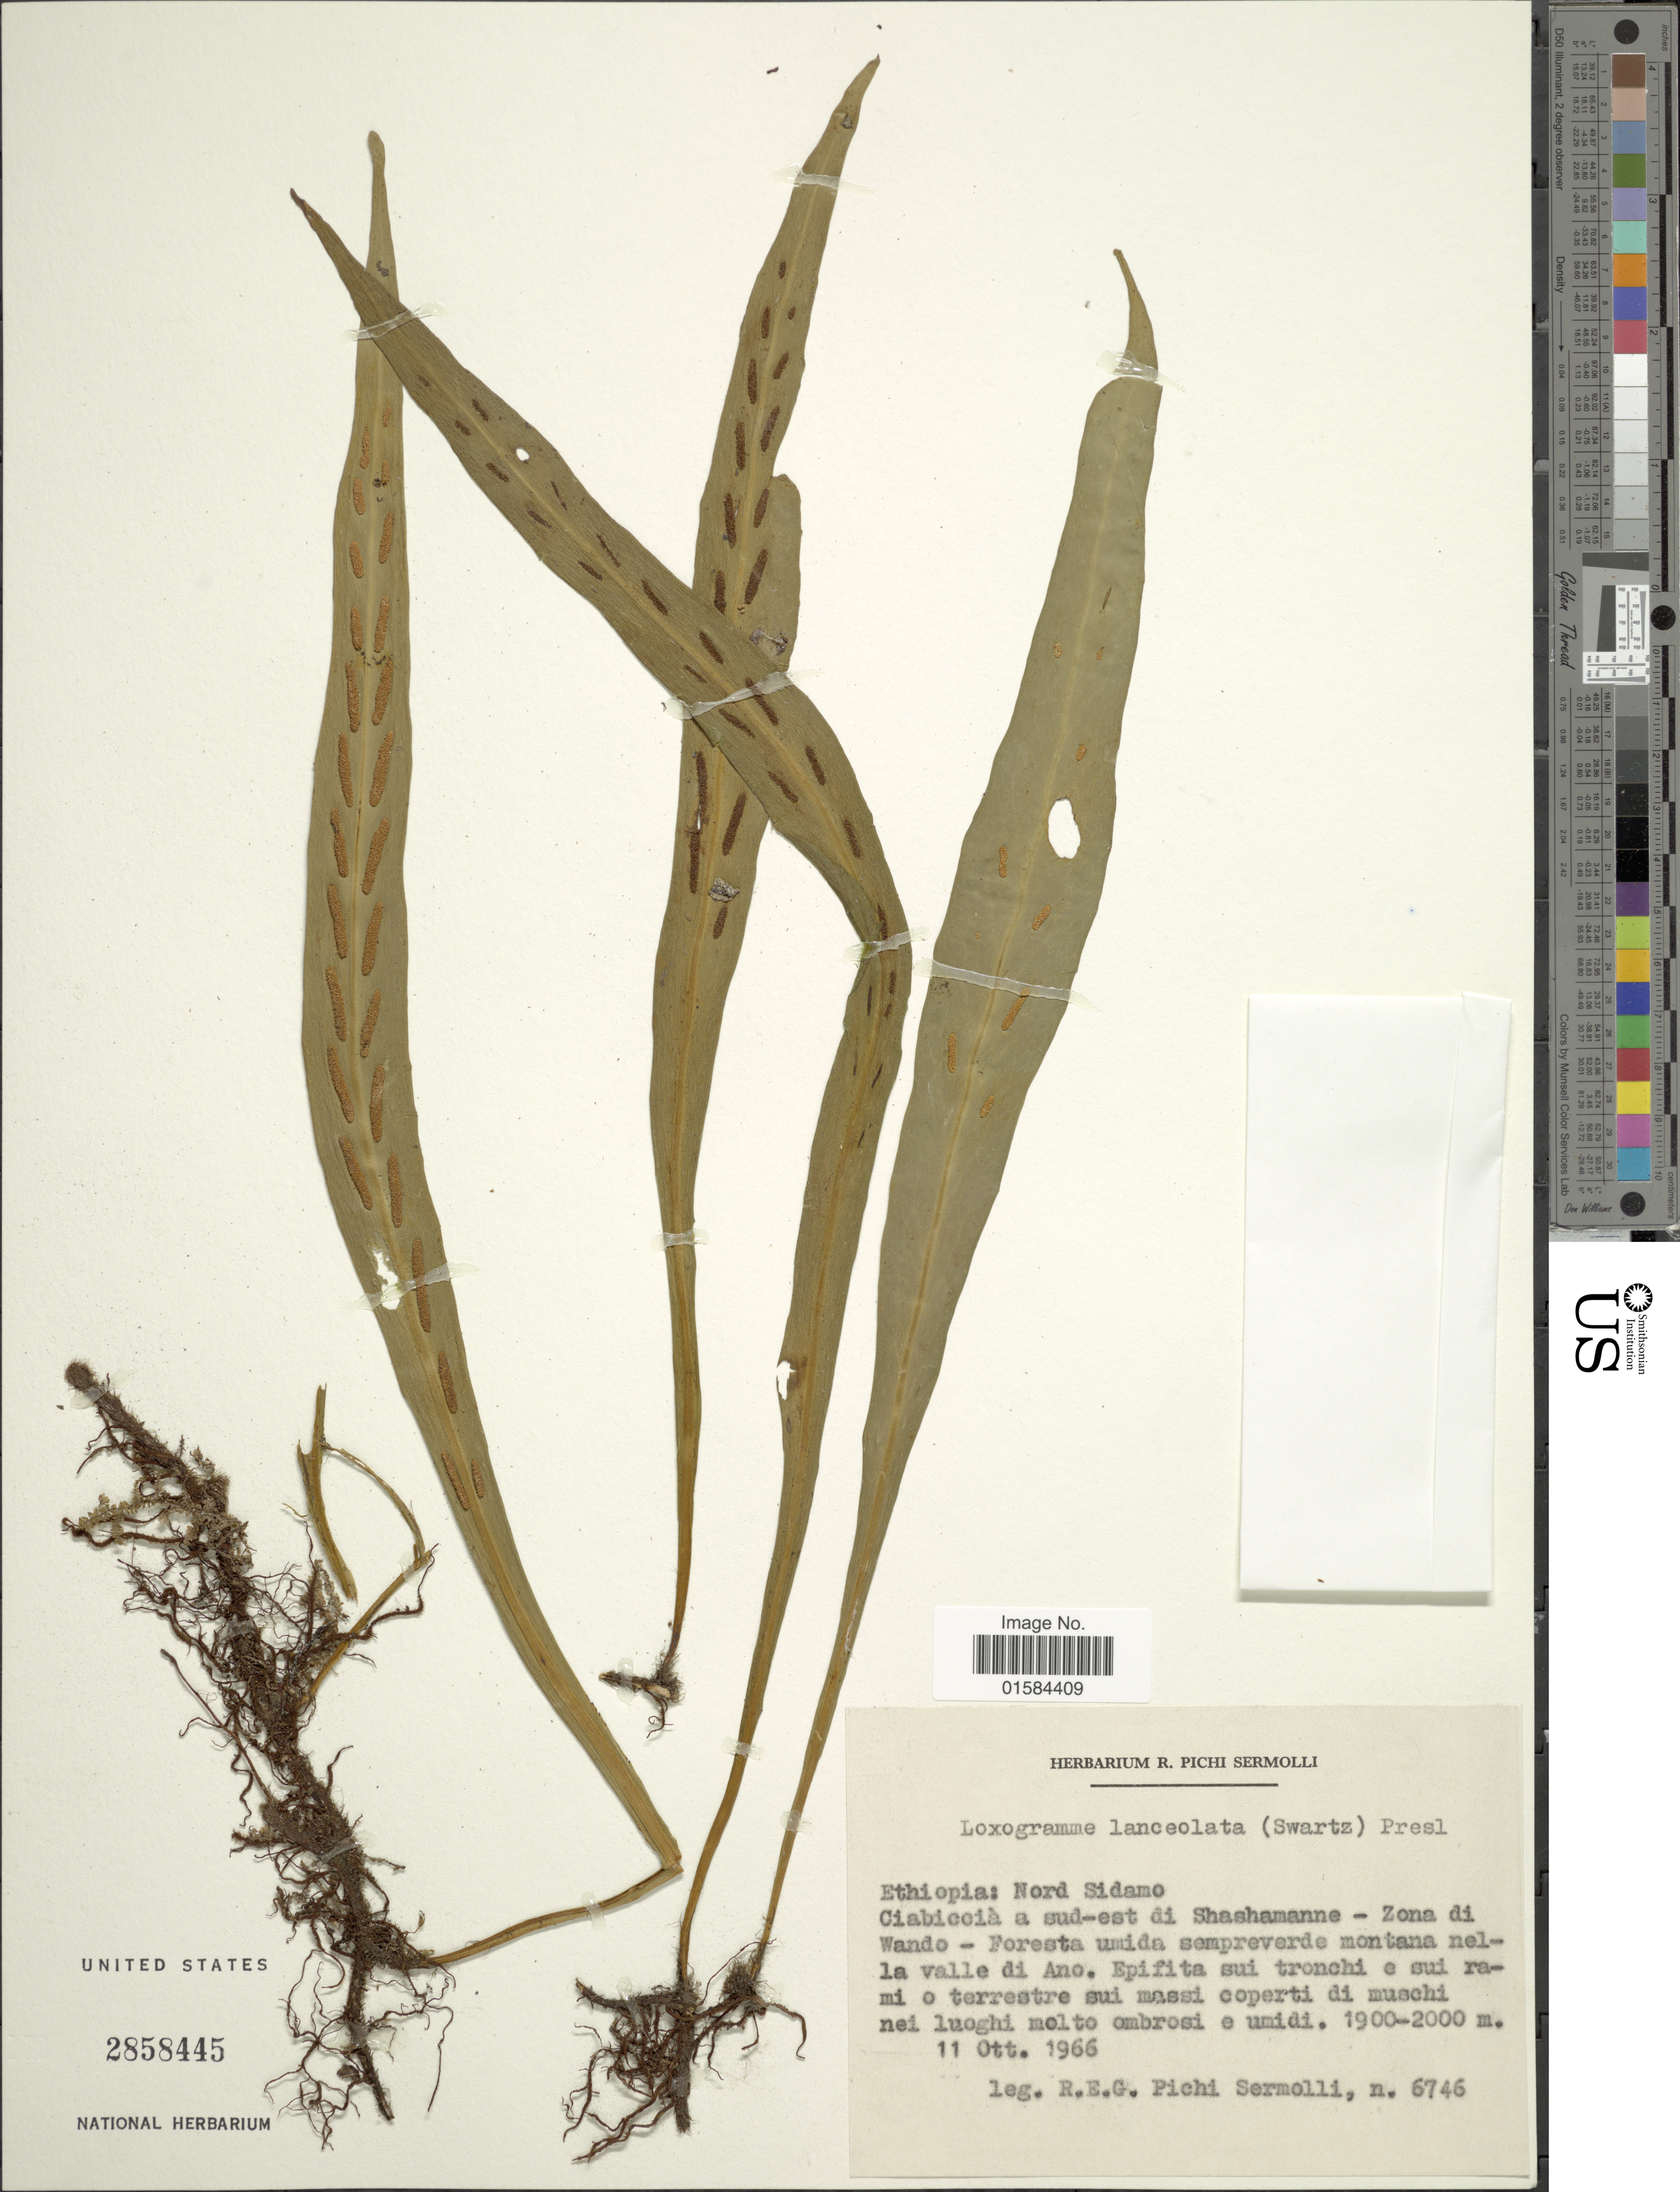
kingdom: Plantae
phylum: Tracheophyta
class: Polypodiopsida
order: Polypodiales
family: Polypodiaceae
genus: Loxogramme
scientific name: Loxogramme lanceolata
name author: (Sw.) C. Presl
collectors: R. E. Pichi-Sermolli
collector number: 6746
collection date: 1966-10-11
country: Ethiopia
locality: Ethiopia: Nord Sidamo, Ciabiccia a sud-est di Shashamanne, Zona di Wando, Foresta umida sempreverde montana nella valle di Ano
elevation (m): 1900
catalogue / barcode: US 2858445